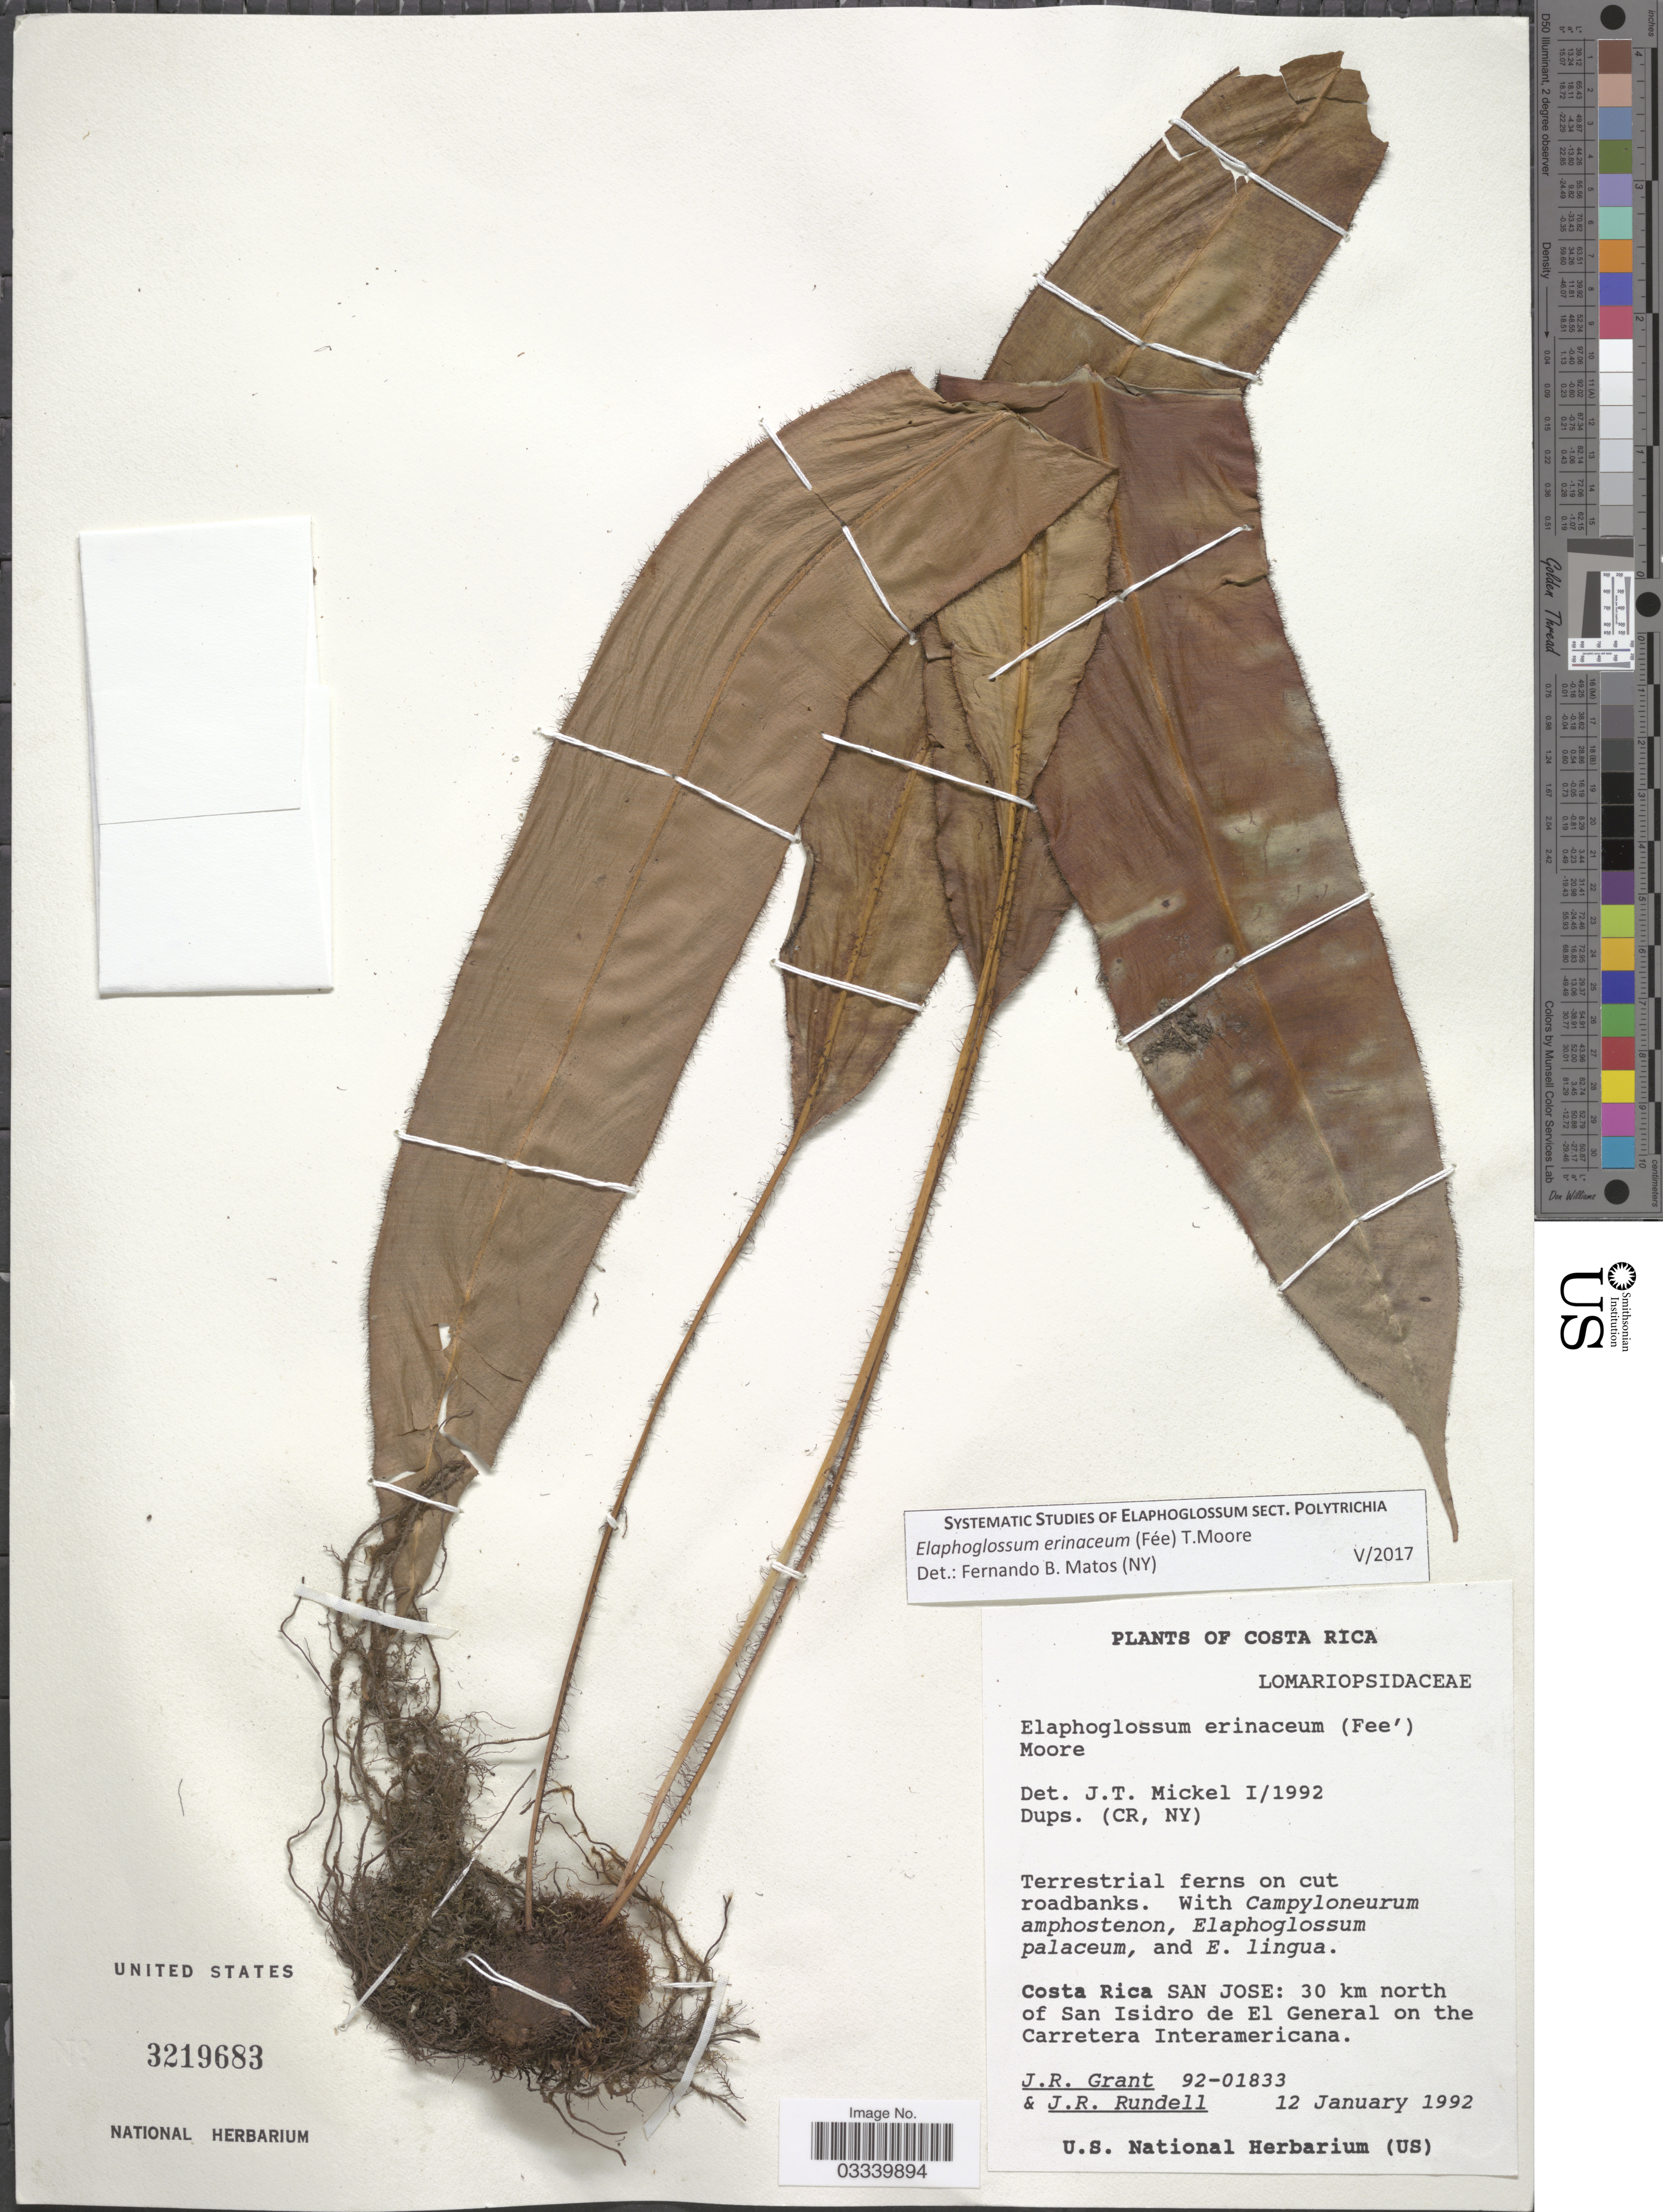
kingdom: Plantae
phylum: Tracheophyta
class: Polypodiopsida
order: Polypodiales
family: Dryopteridaceae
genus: Elaphoglossum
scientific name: Elaphoglossum erinaceum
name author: (Fée) T. Moore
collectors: J. Grant & J. R. Rundell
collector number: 92-01833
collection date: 1992-01-12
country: Costa Rica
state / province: San José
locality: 30 km north of San Isidro de El General on the Carretera Interamerican.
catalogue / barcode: US 3219683